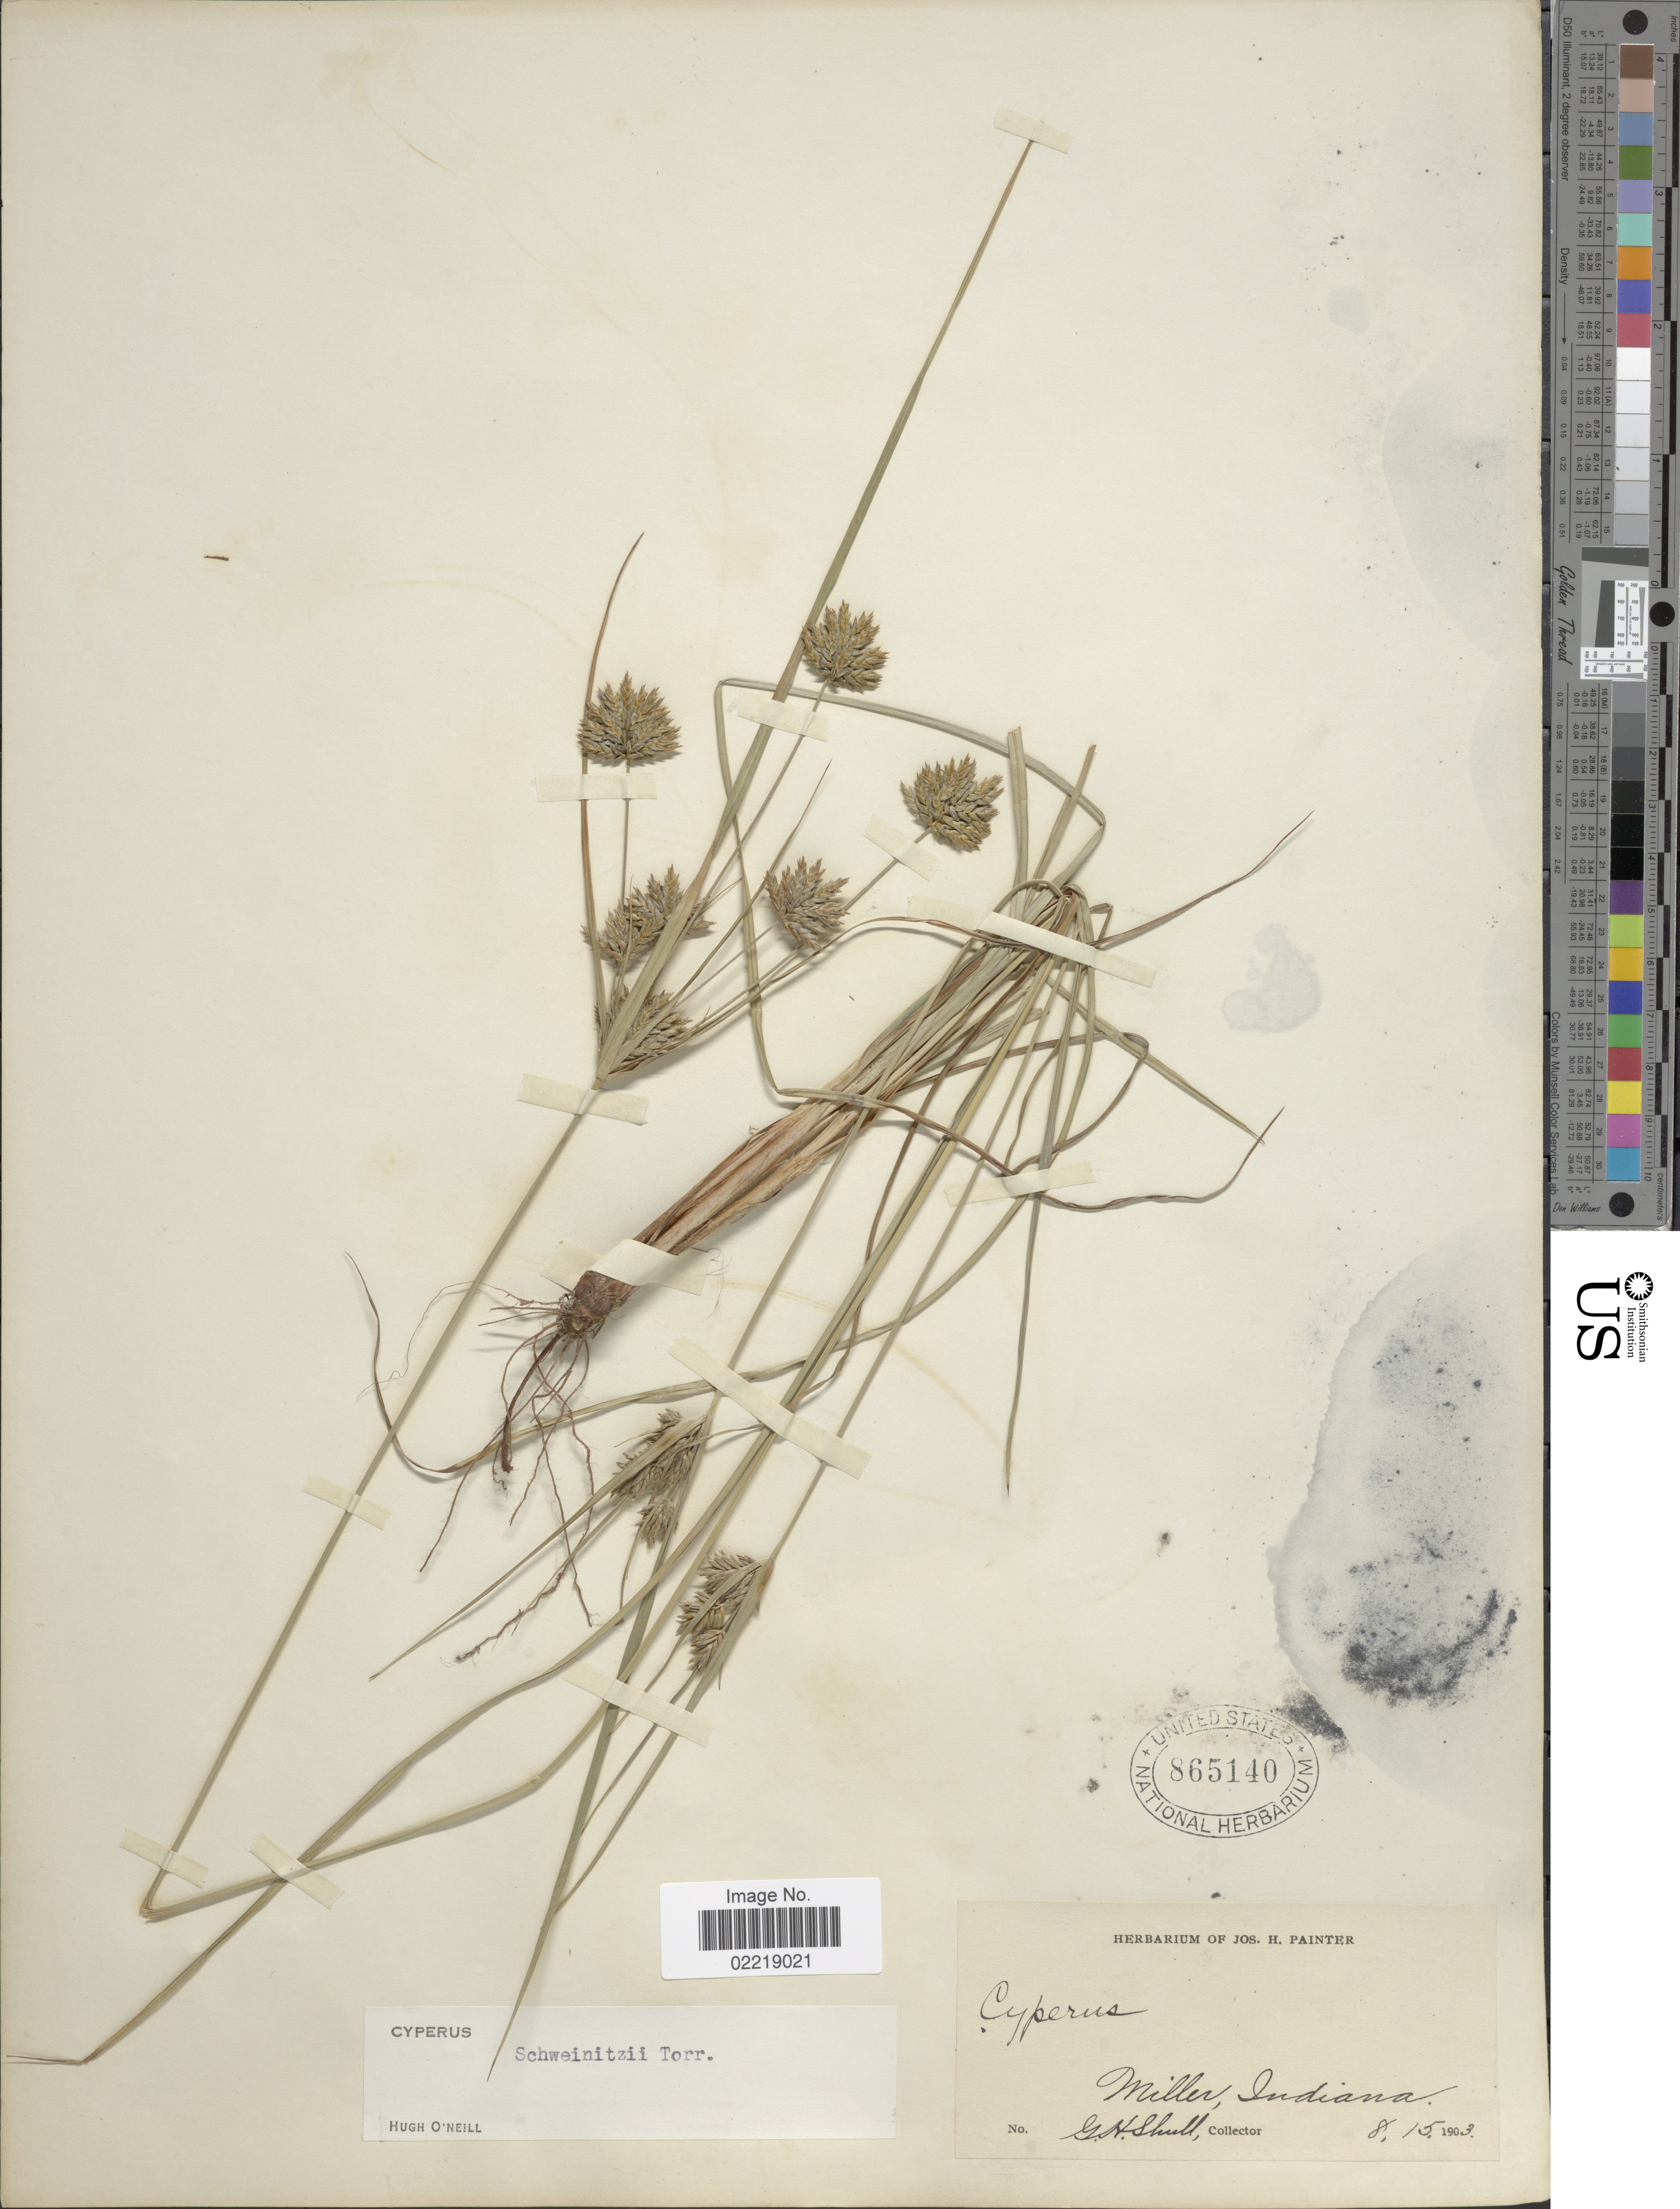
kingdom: Plantae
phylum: Tracheophyta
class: Liliopsida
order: Poales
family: Cyperaceae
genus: Cyperus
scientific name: Cyperus schweinitzii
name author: Torr.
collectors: G. H. Shull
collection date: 1903-08-15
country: United States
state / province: Indiana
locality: Miller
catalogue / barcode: US 865140